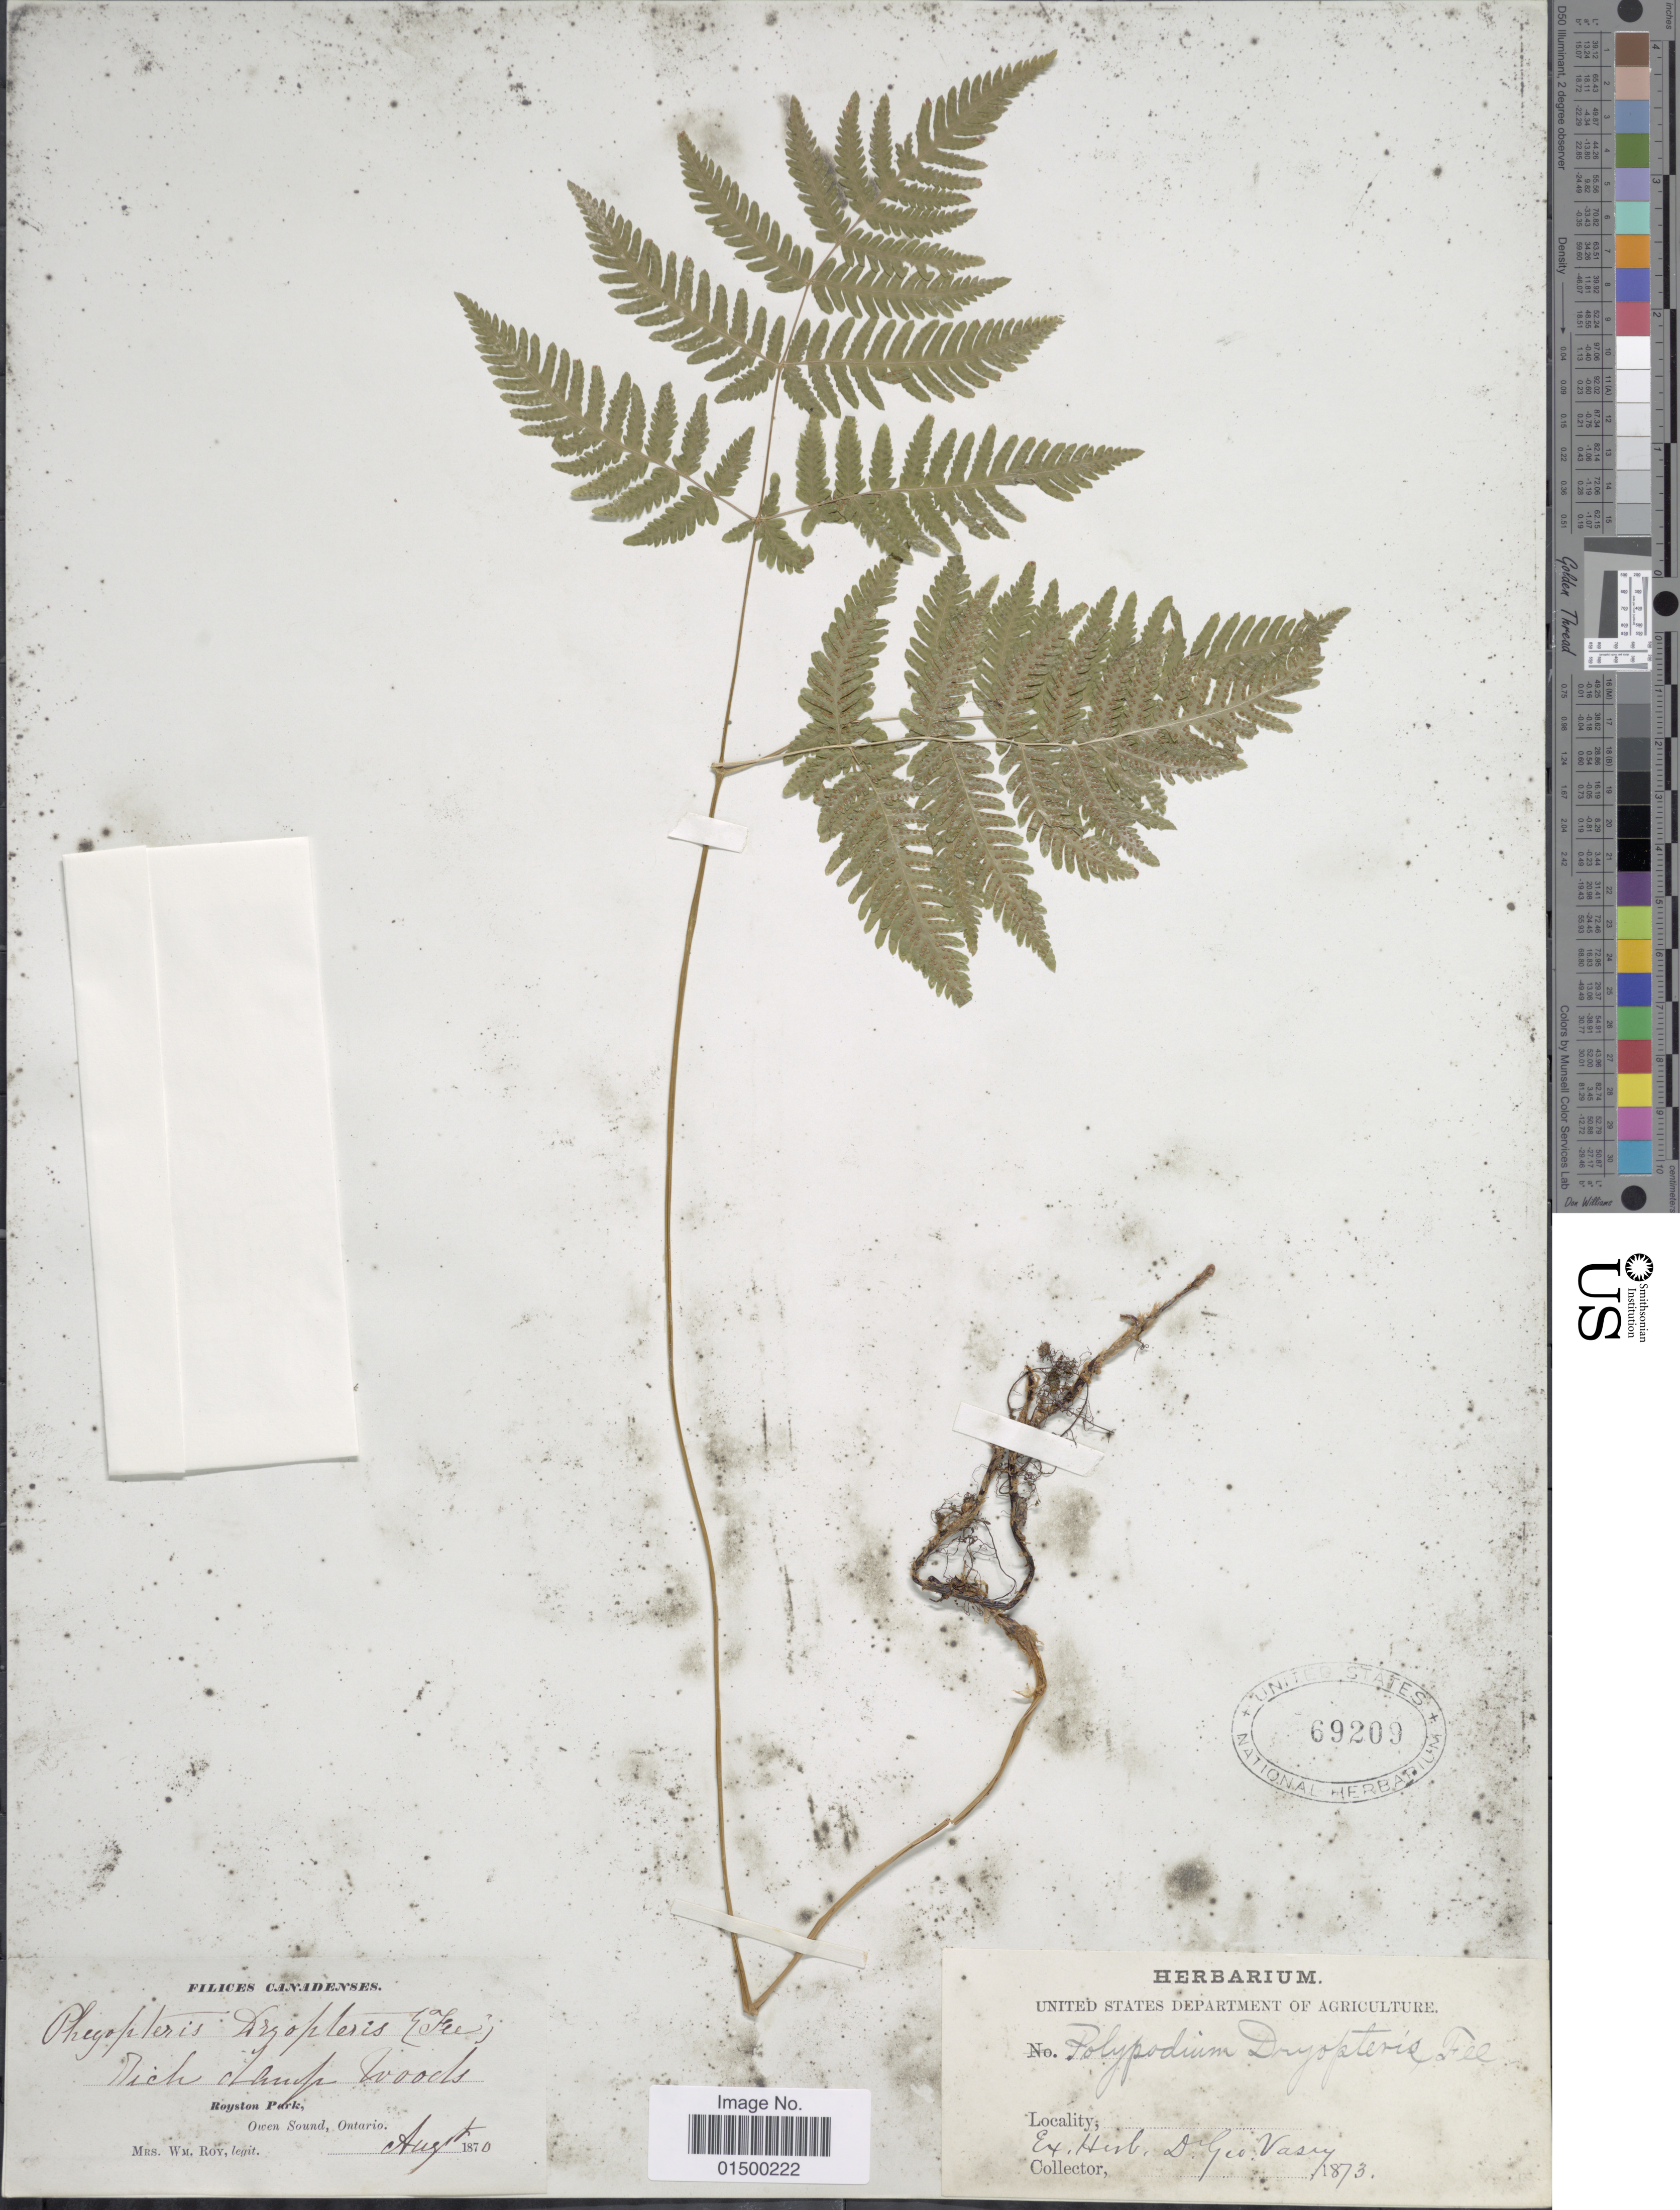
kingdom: Plantae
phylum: Tracheophyta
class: Polypodiopsida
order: Polypodiales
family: Cystopteridaceae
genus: Gymnocarpium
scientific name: Gymnocarpium disjunctum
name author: (Rupr.) Ching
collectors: W. Roy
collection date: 1870-08/1873-08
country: Canada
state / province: Ontario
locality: Royston Park, Owen Sound, Ontario.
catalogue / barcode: US 69209